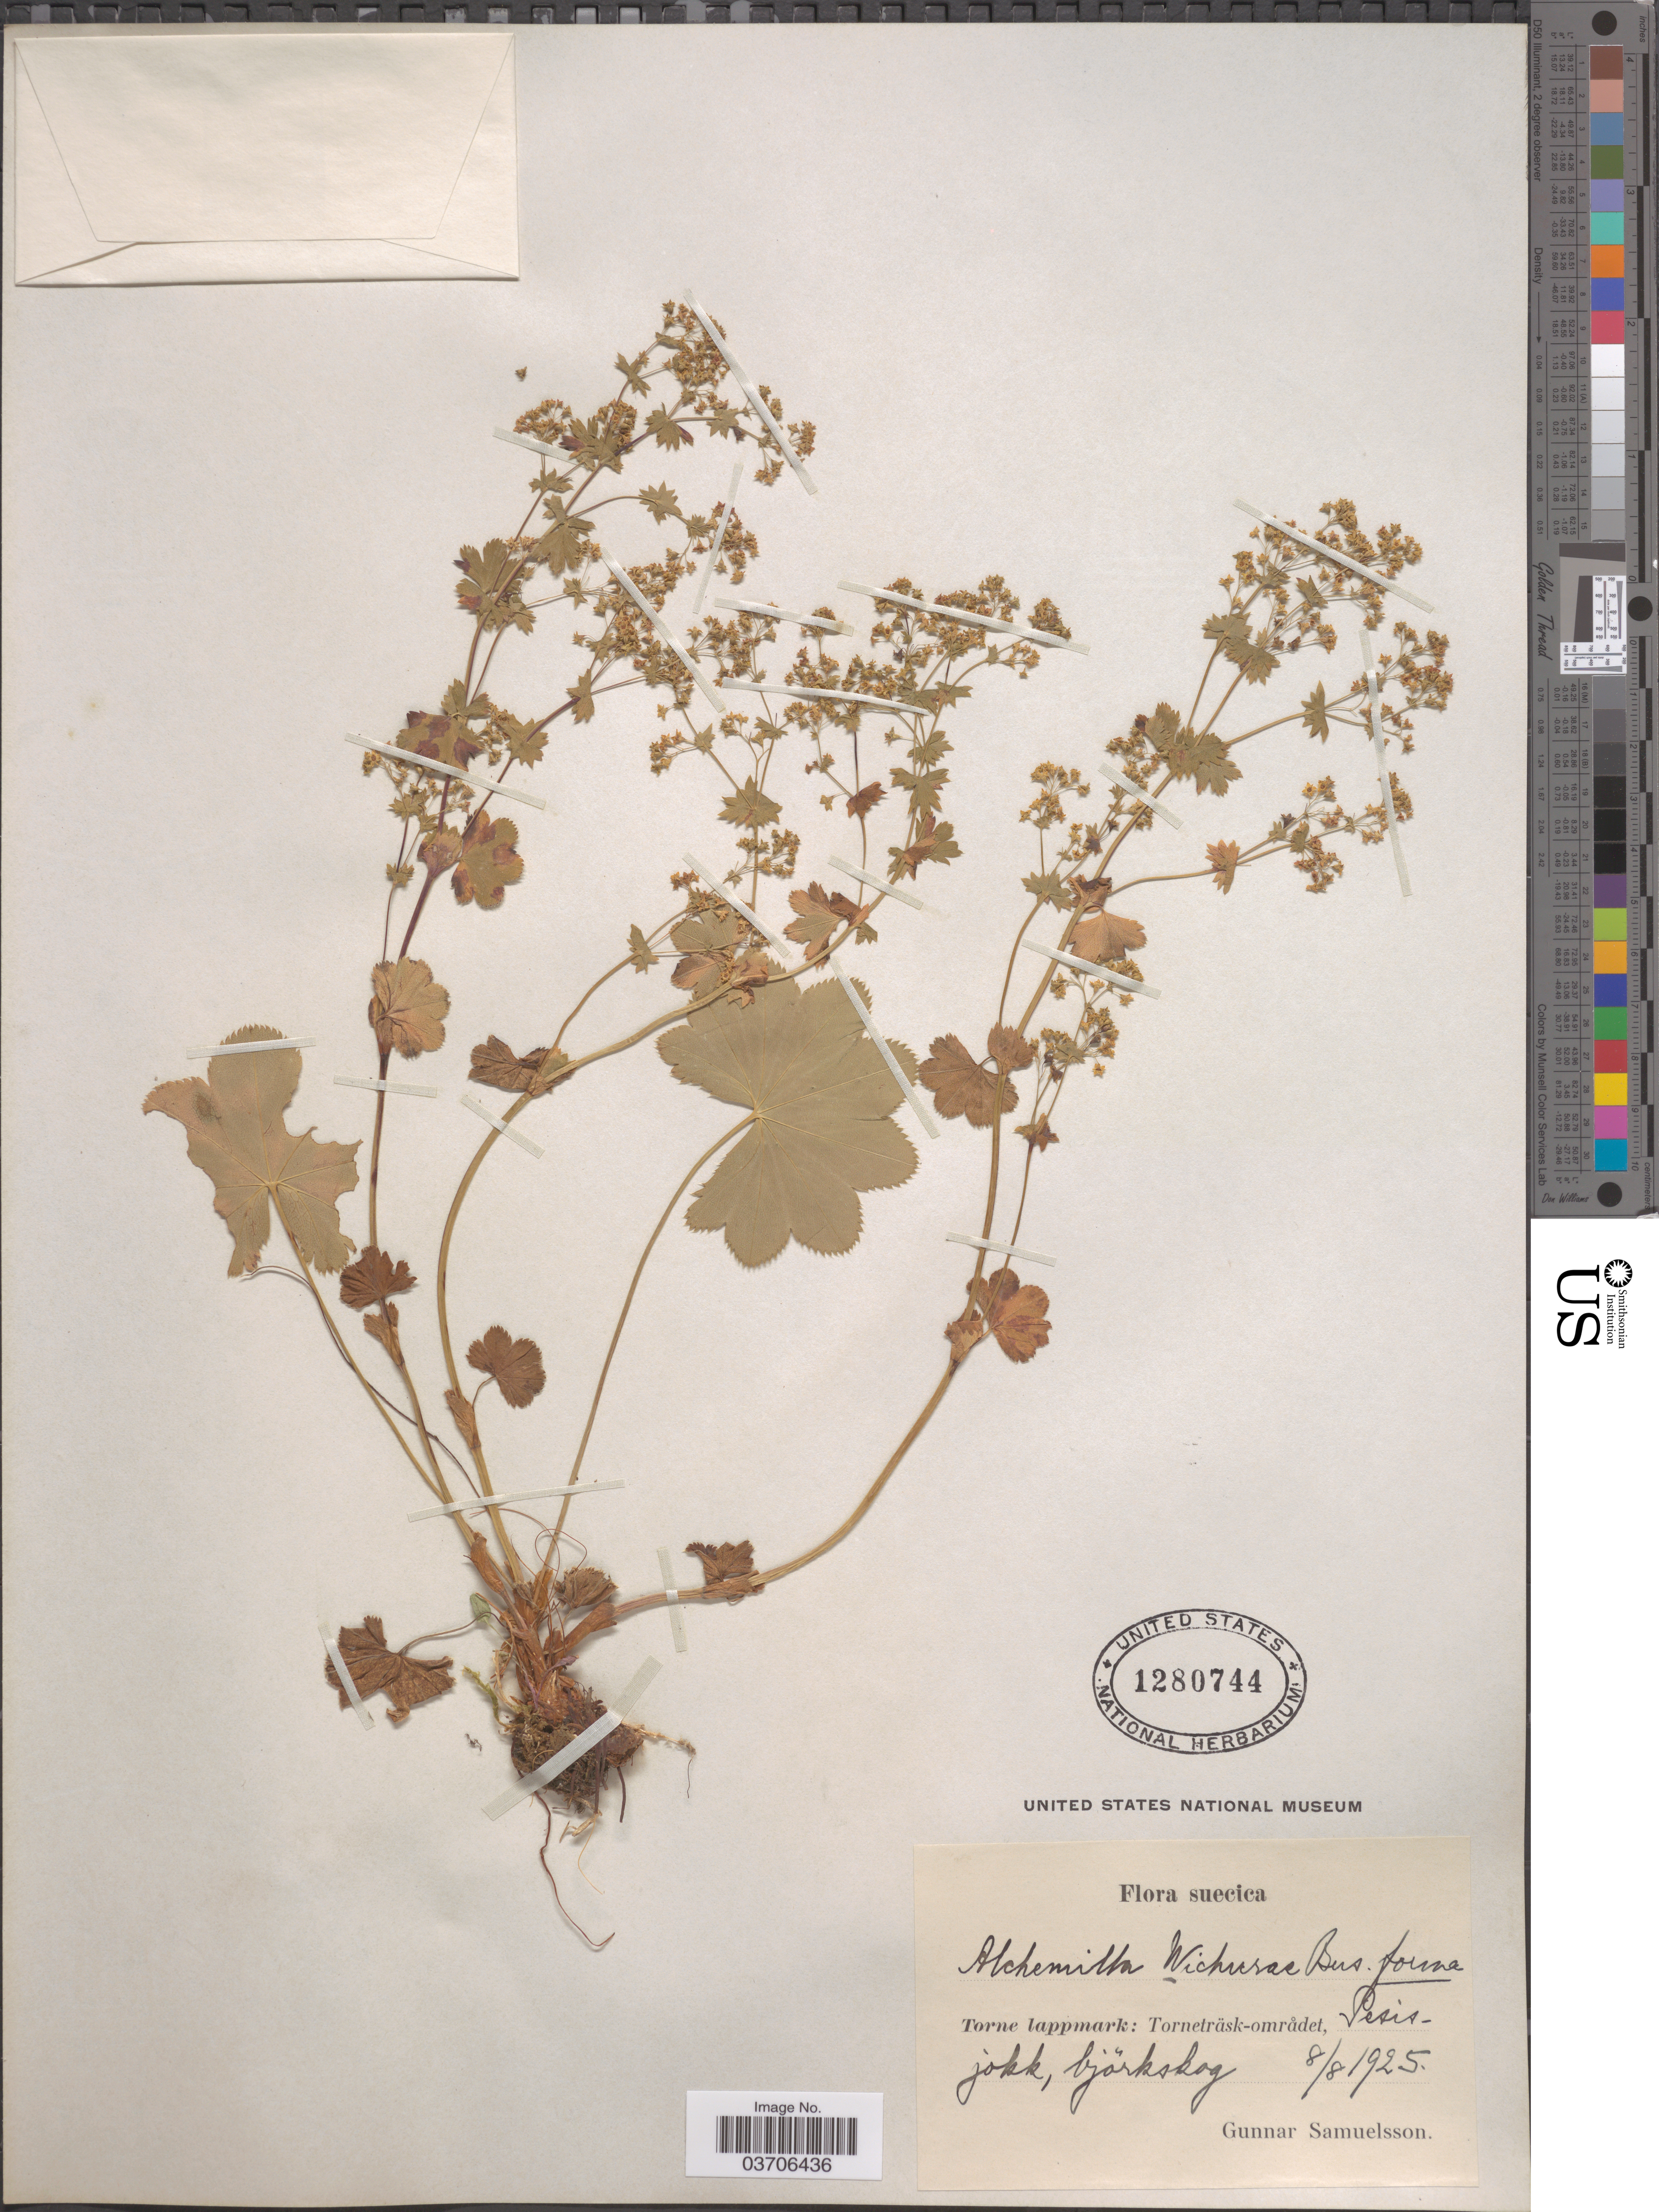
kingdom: Plantae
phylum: Tracheophyta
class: Magnoliopsida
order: Rosales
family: Rosaceae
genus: Alchemilla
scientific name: Alchemilla wichurae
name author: (Buser) Stefánsson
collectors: G. Samuelsson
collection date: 1925-08-08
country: Sweden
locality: Suecica. Torne lappmark: Torneträsk-området, Pesisjokk, björkskog.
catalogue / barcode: US 1280744